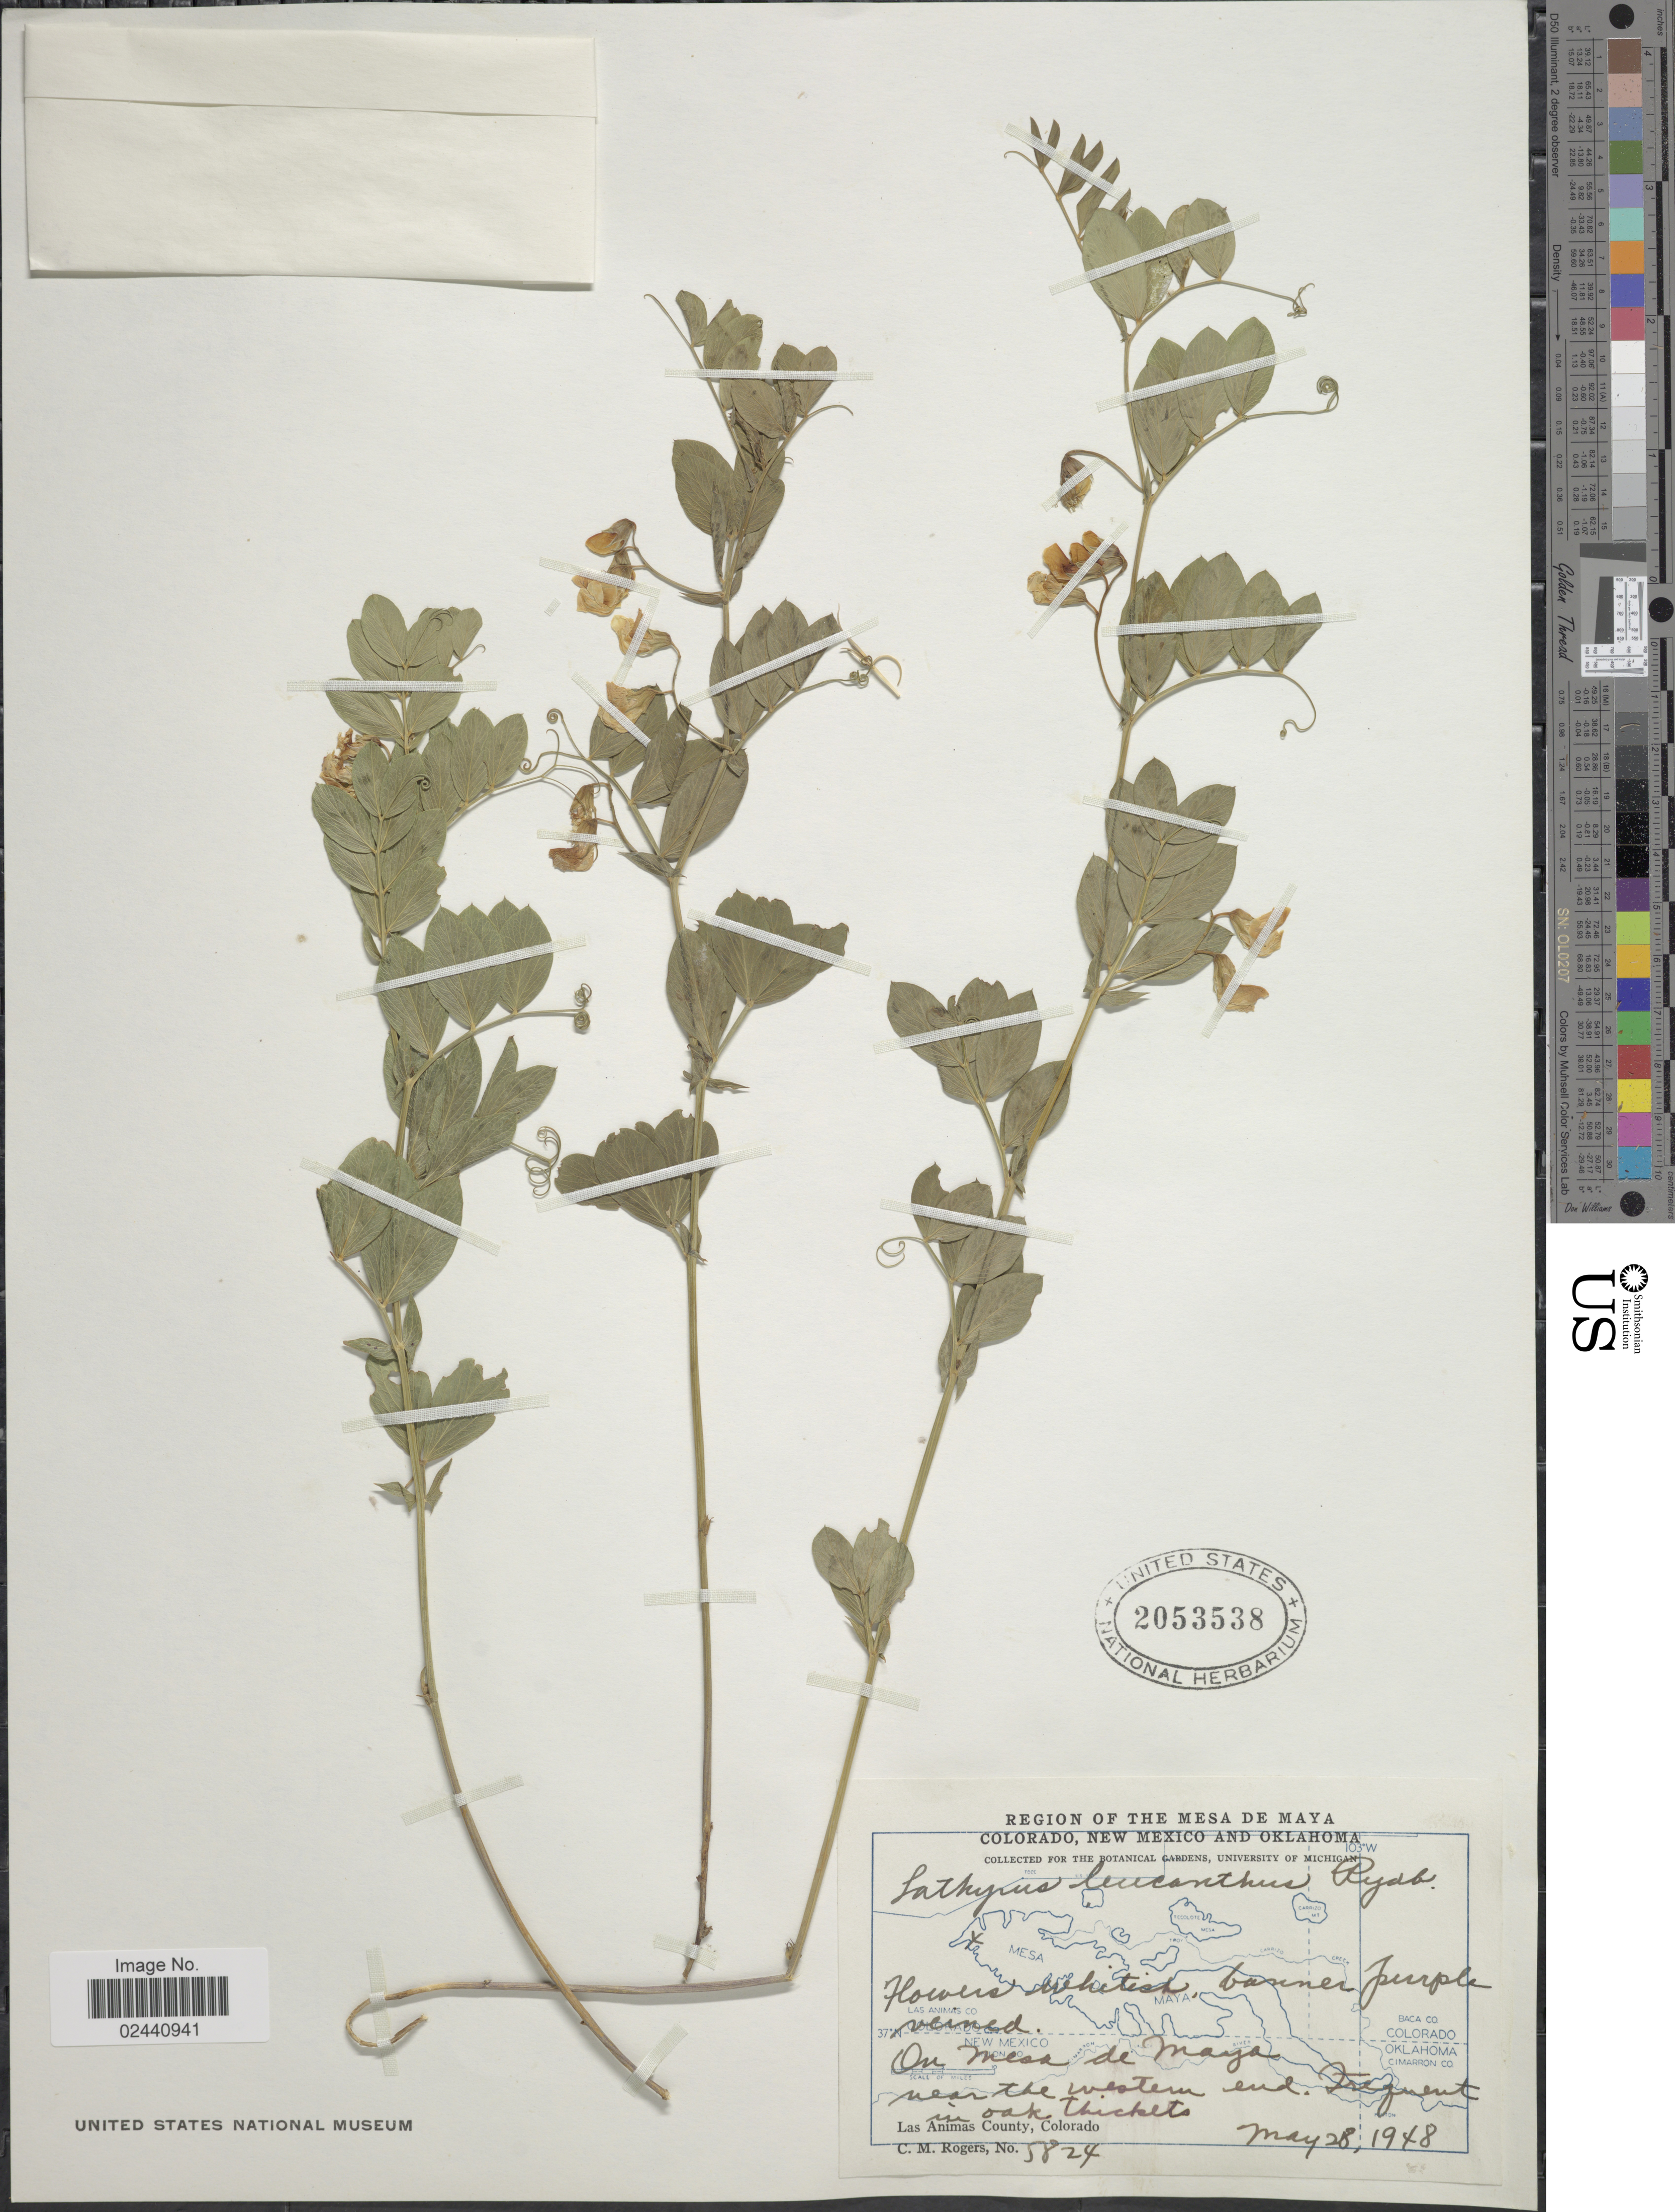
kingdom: Plantae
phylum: Tracheophyta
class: Magnoliopsida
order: Fabales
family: Fabaceae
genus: Lathyrus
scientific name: Lathyrus leucanthus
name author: Rydb.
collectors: C. M. Rogers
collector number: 5824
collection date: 1948-05-28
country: United States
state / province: Colorado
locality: Region of the Mesa de Maya Colorado, New Mexico and Oklahoma, On Mesa de Maya near the western end, Las Animas County, Colorado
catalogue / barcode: US 2053538